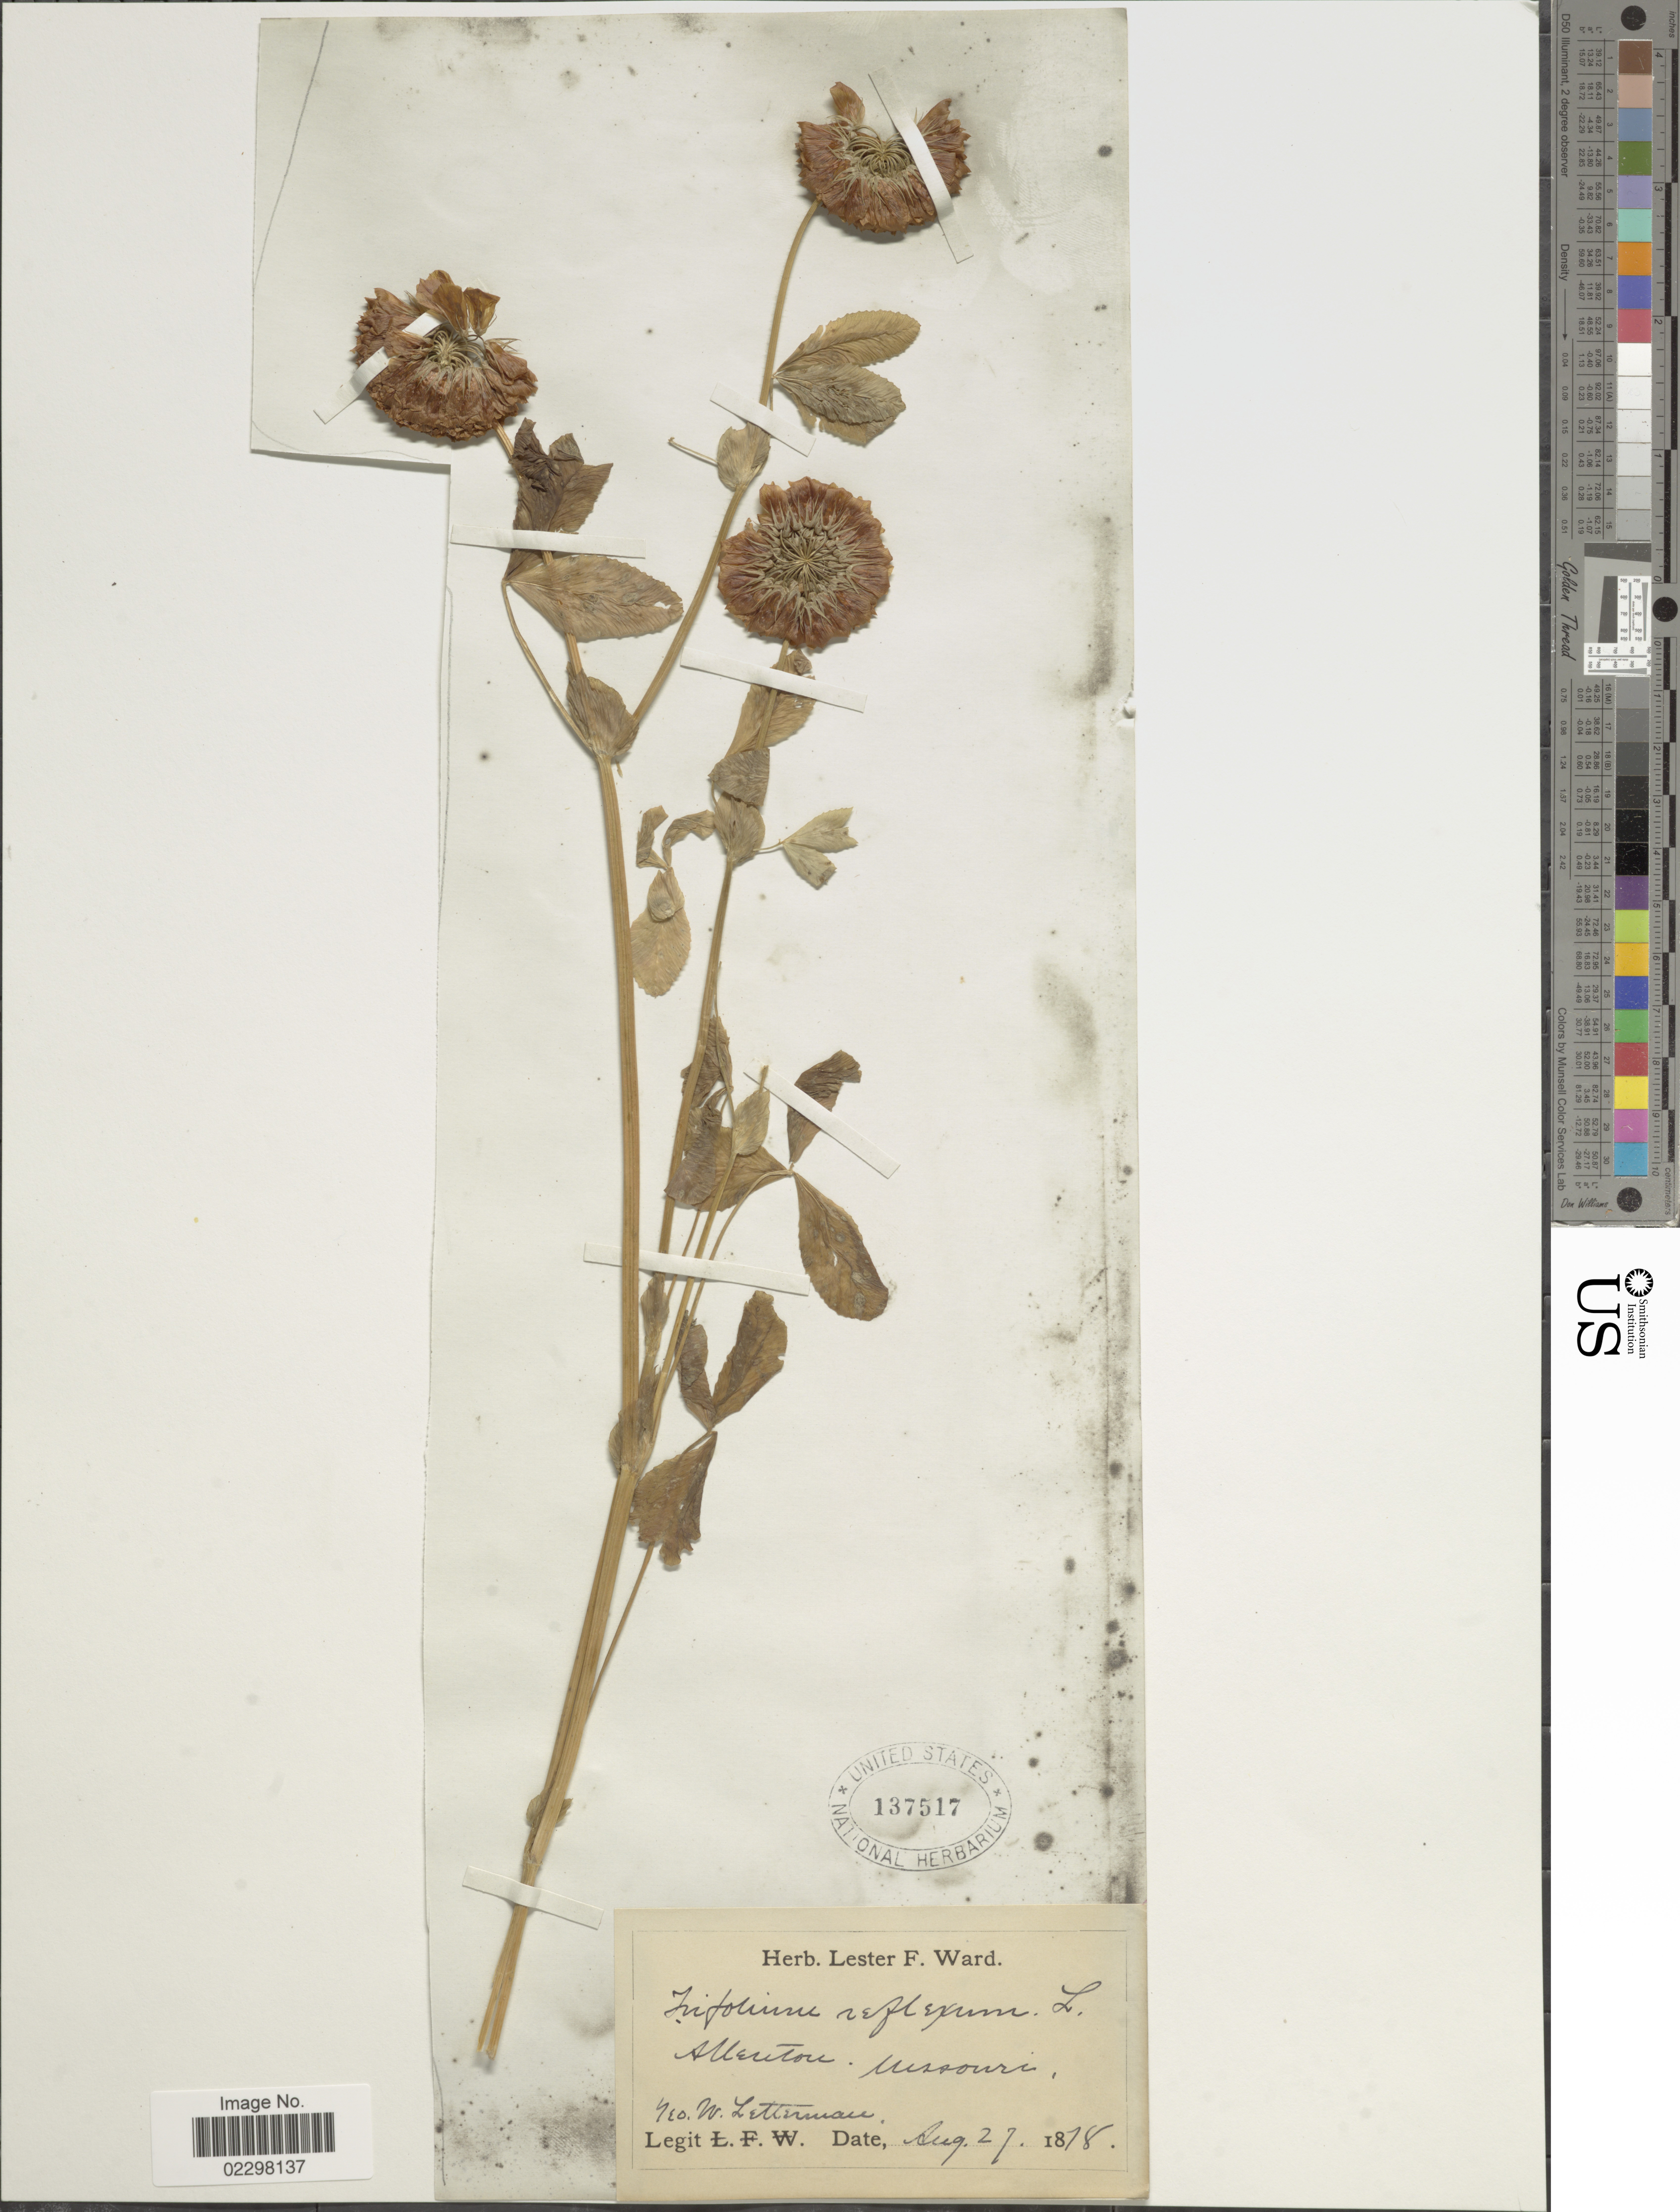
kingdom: Plantae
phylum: Tracheophyta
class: Magnoliopsida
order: Fabales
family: Fabaceae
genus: Trifolium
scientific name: Trifolium reflexum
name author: L.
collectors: G. W. Letterman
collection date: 1878-08-27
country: United States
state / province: Missouri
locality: Allenton.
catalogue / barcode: US 137517